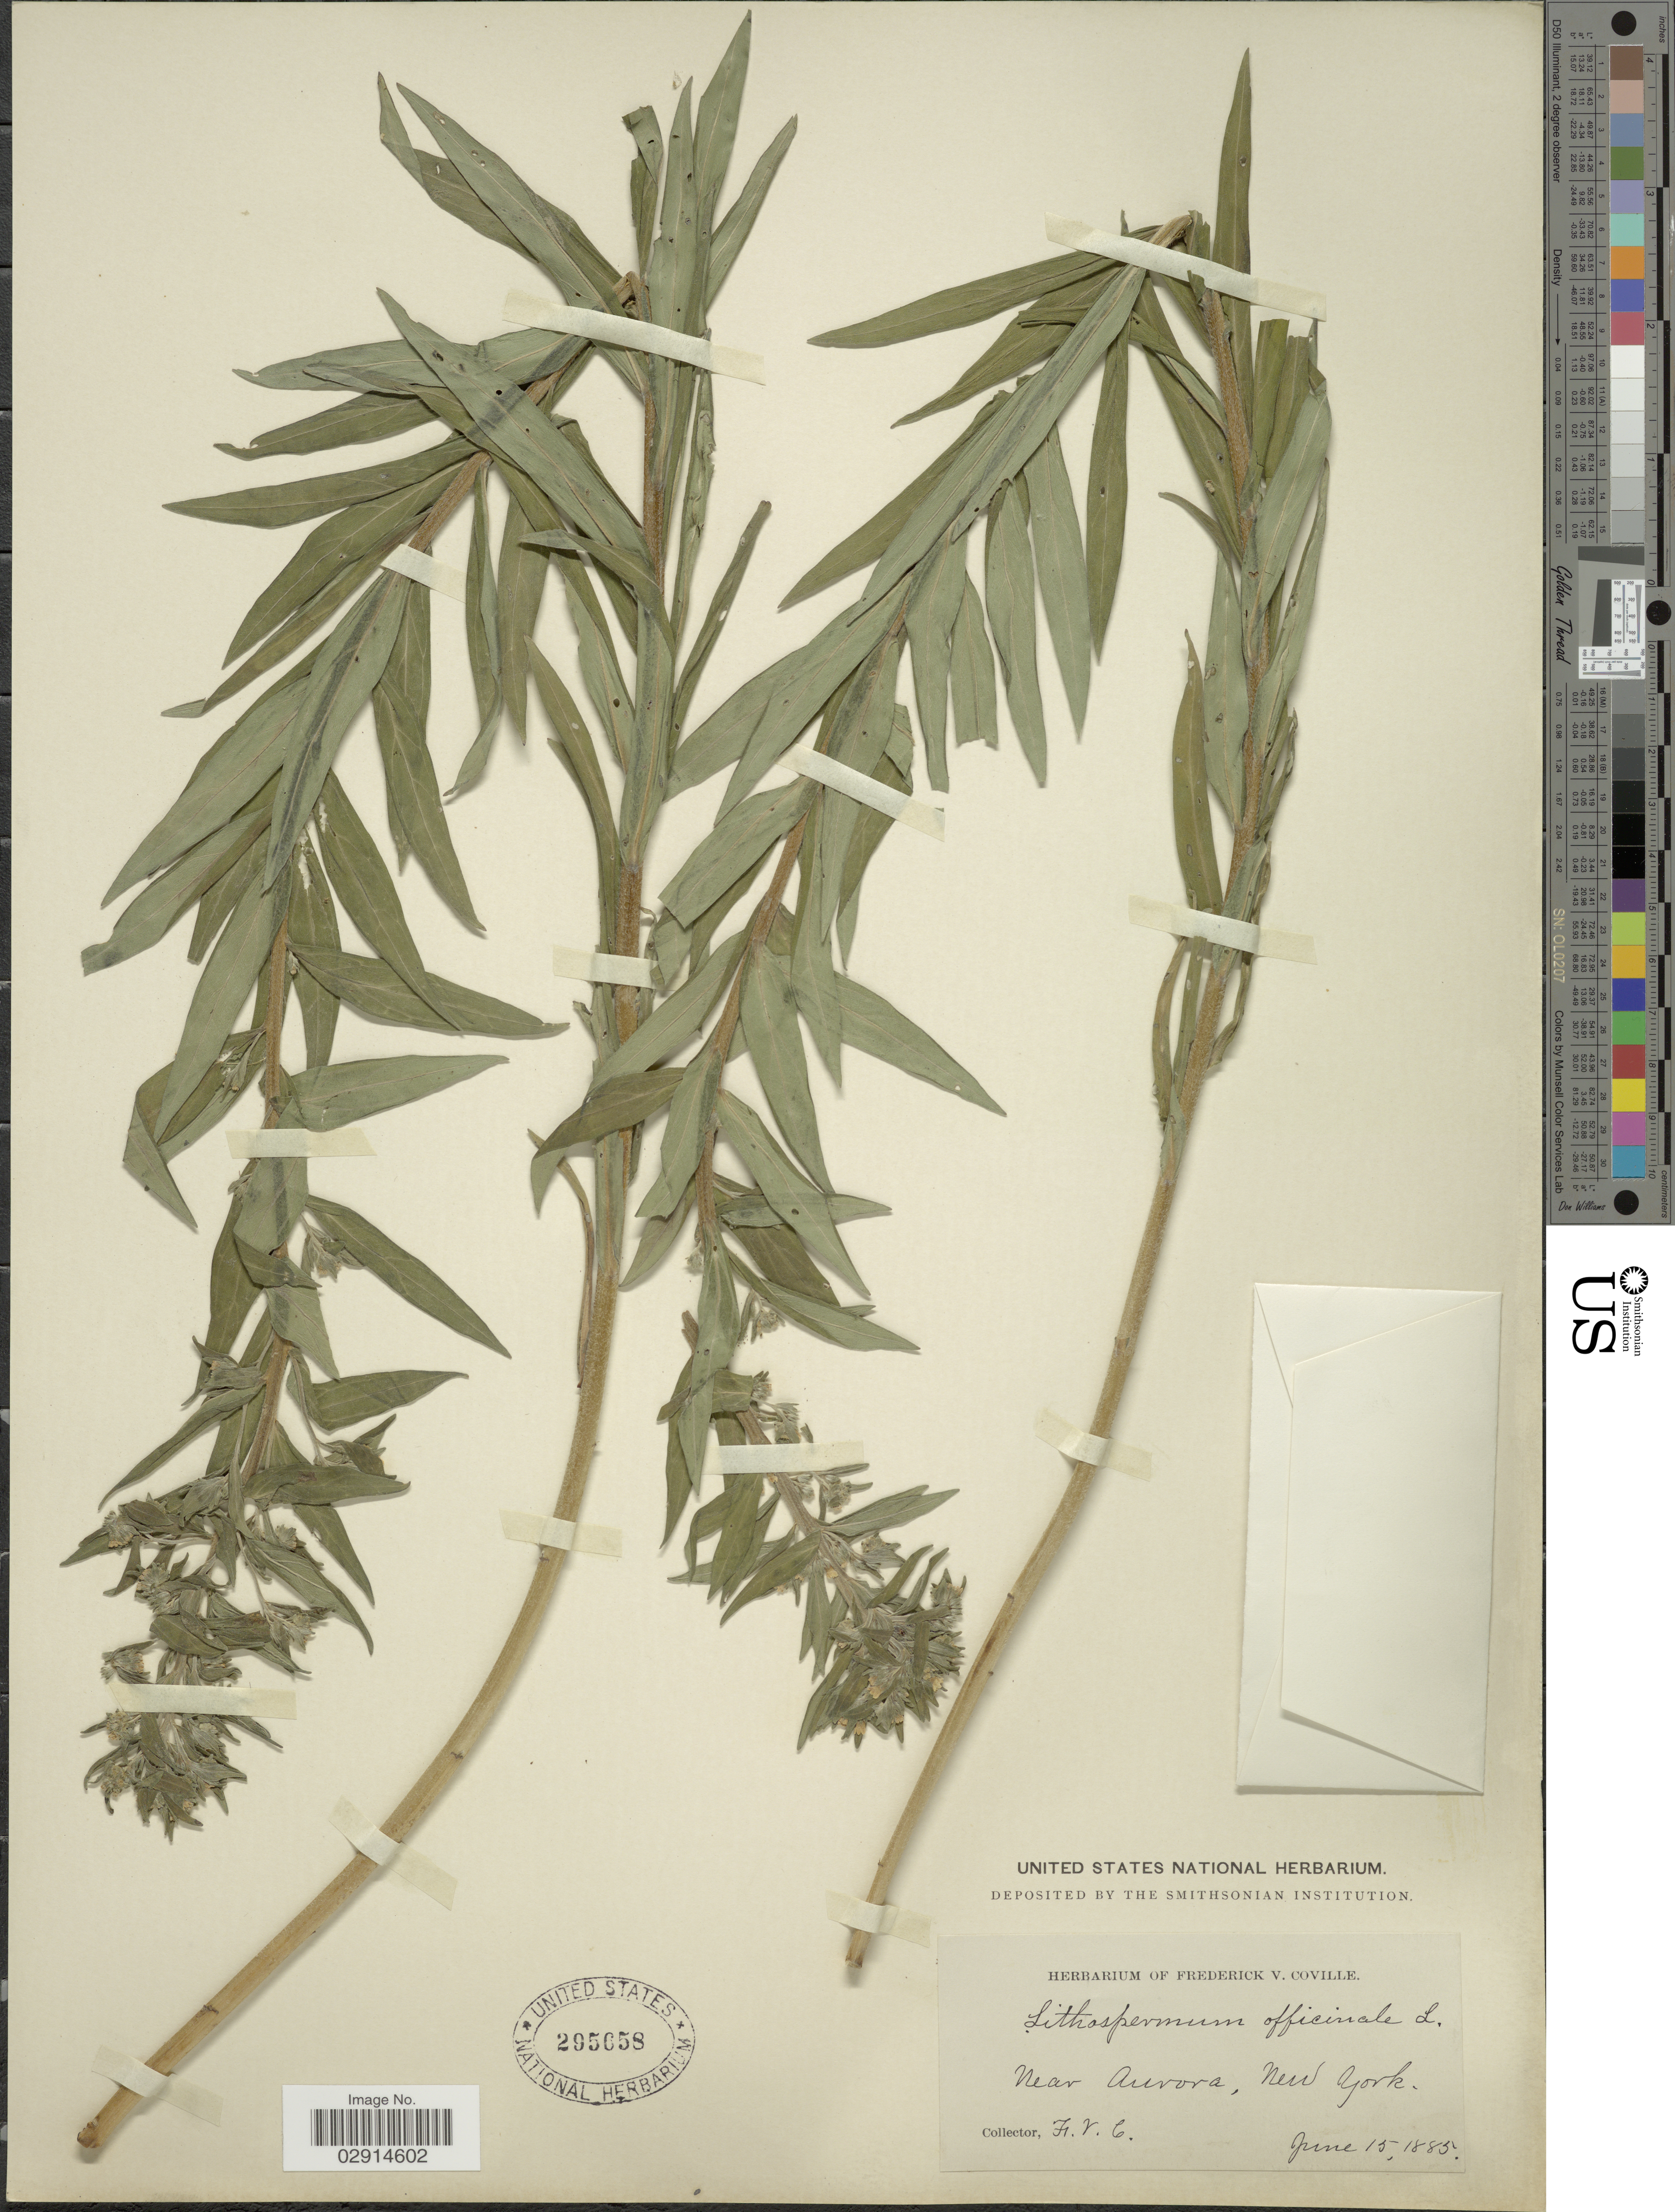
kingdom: Plantae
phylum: Tracheophyta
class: Magnoliopsida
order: Boraginales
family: Boraginaceae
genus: Lithospermum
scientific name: Lithospermum officinale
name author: L.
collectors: F. V. Coville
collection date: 1885-06-15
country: United States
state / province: New York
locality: Near Aurora.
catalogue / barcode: US 295658